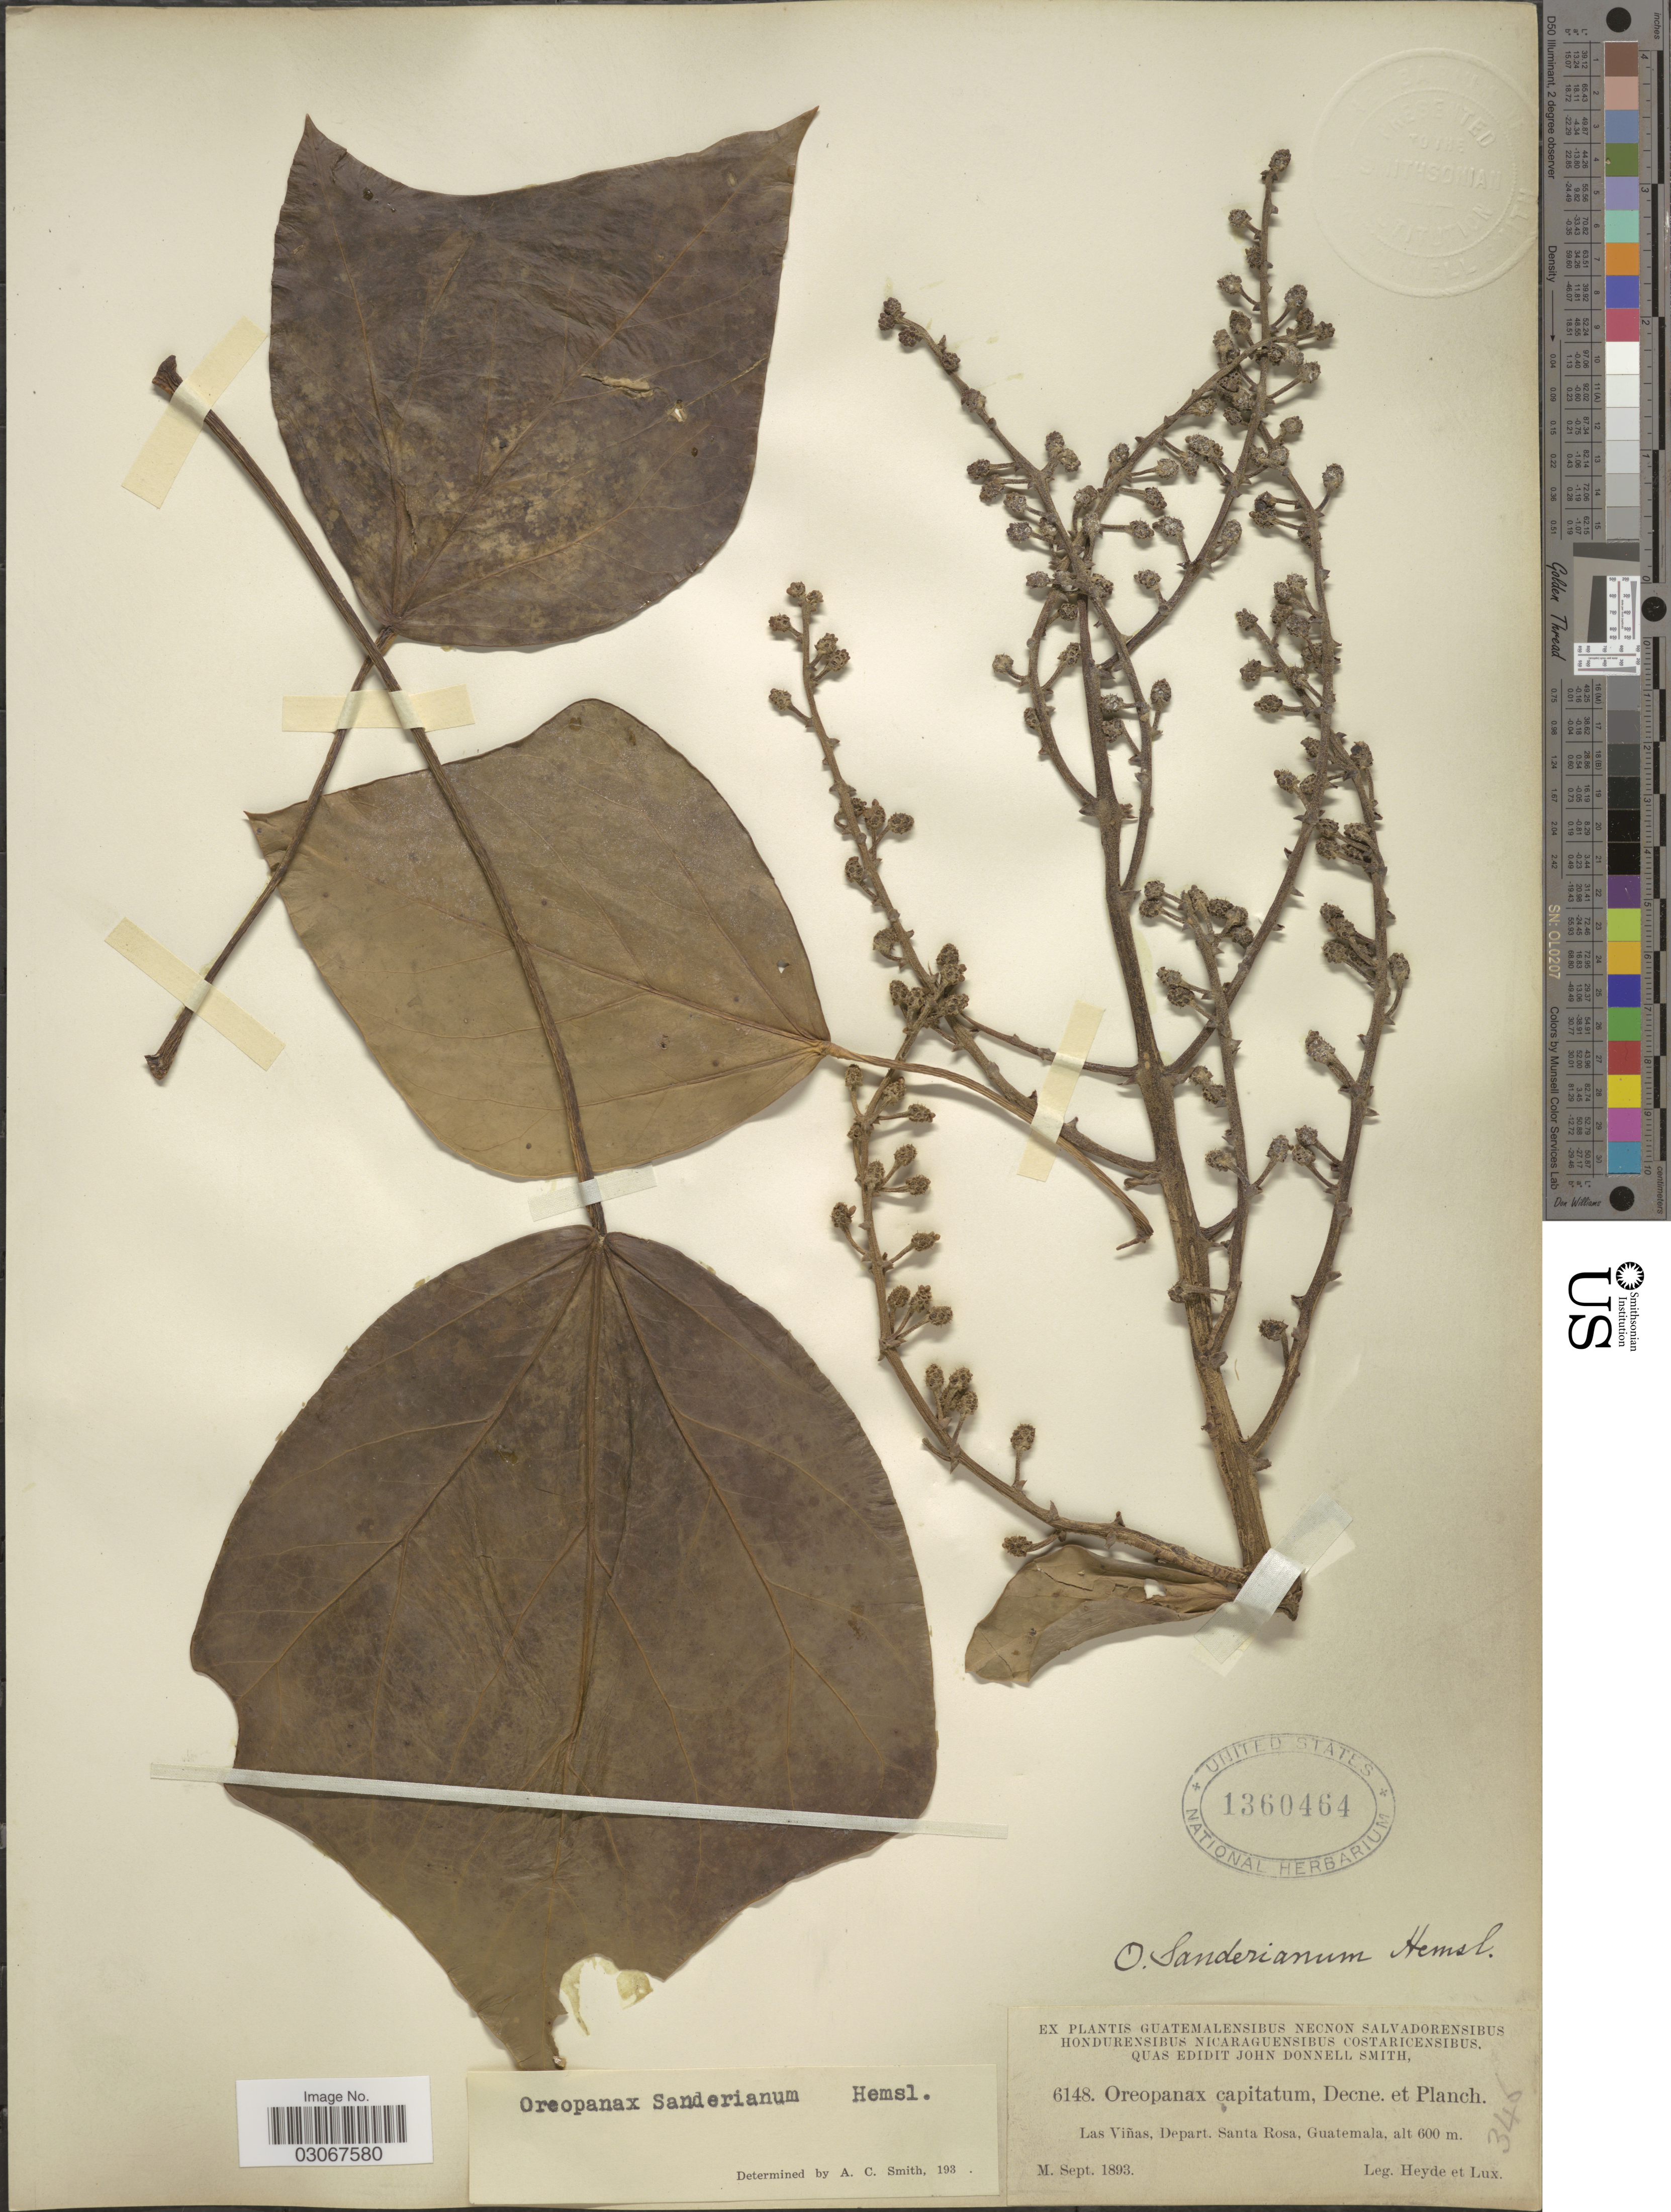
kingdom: Plantae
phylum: Tracheophyta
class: Magnoliopsida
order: Apiales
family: Araliaceae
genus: Oreopanax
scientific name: Oreopanax sanderianus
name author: Hemsl.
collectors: Heyde & Lux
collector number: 6148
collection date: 1893-09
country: Guatemala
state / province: Santa Rosa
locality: Las Viñas, Depart. Santa Rosa.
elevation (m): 600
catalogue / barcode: US 1360464